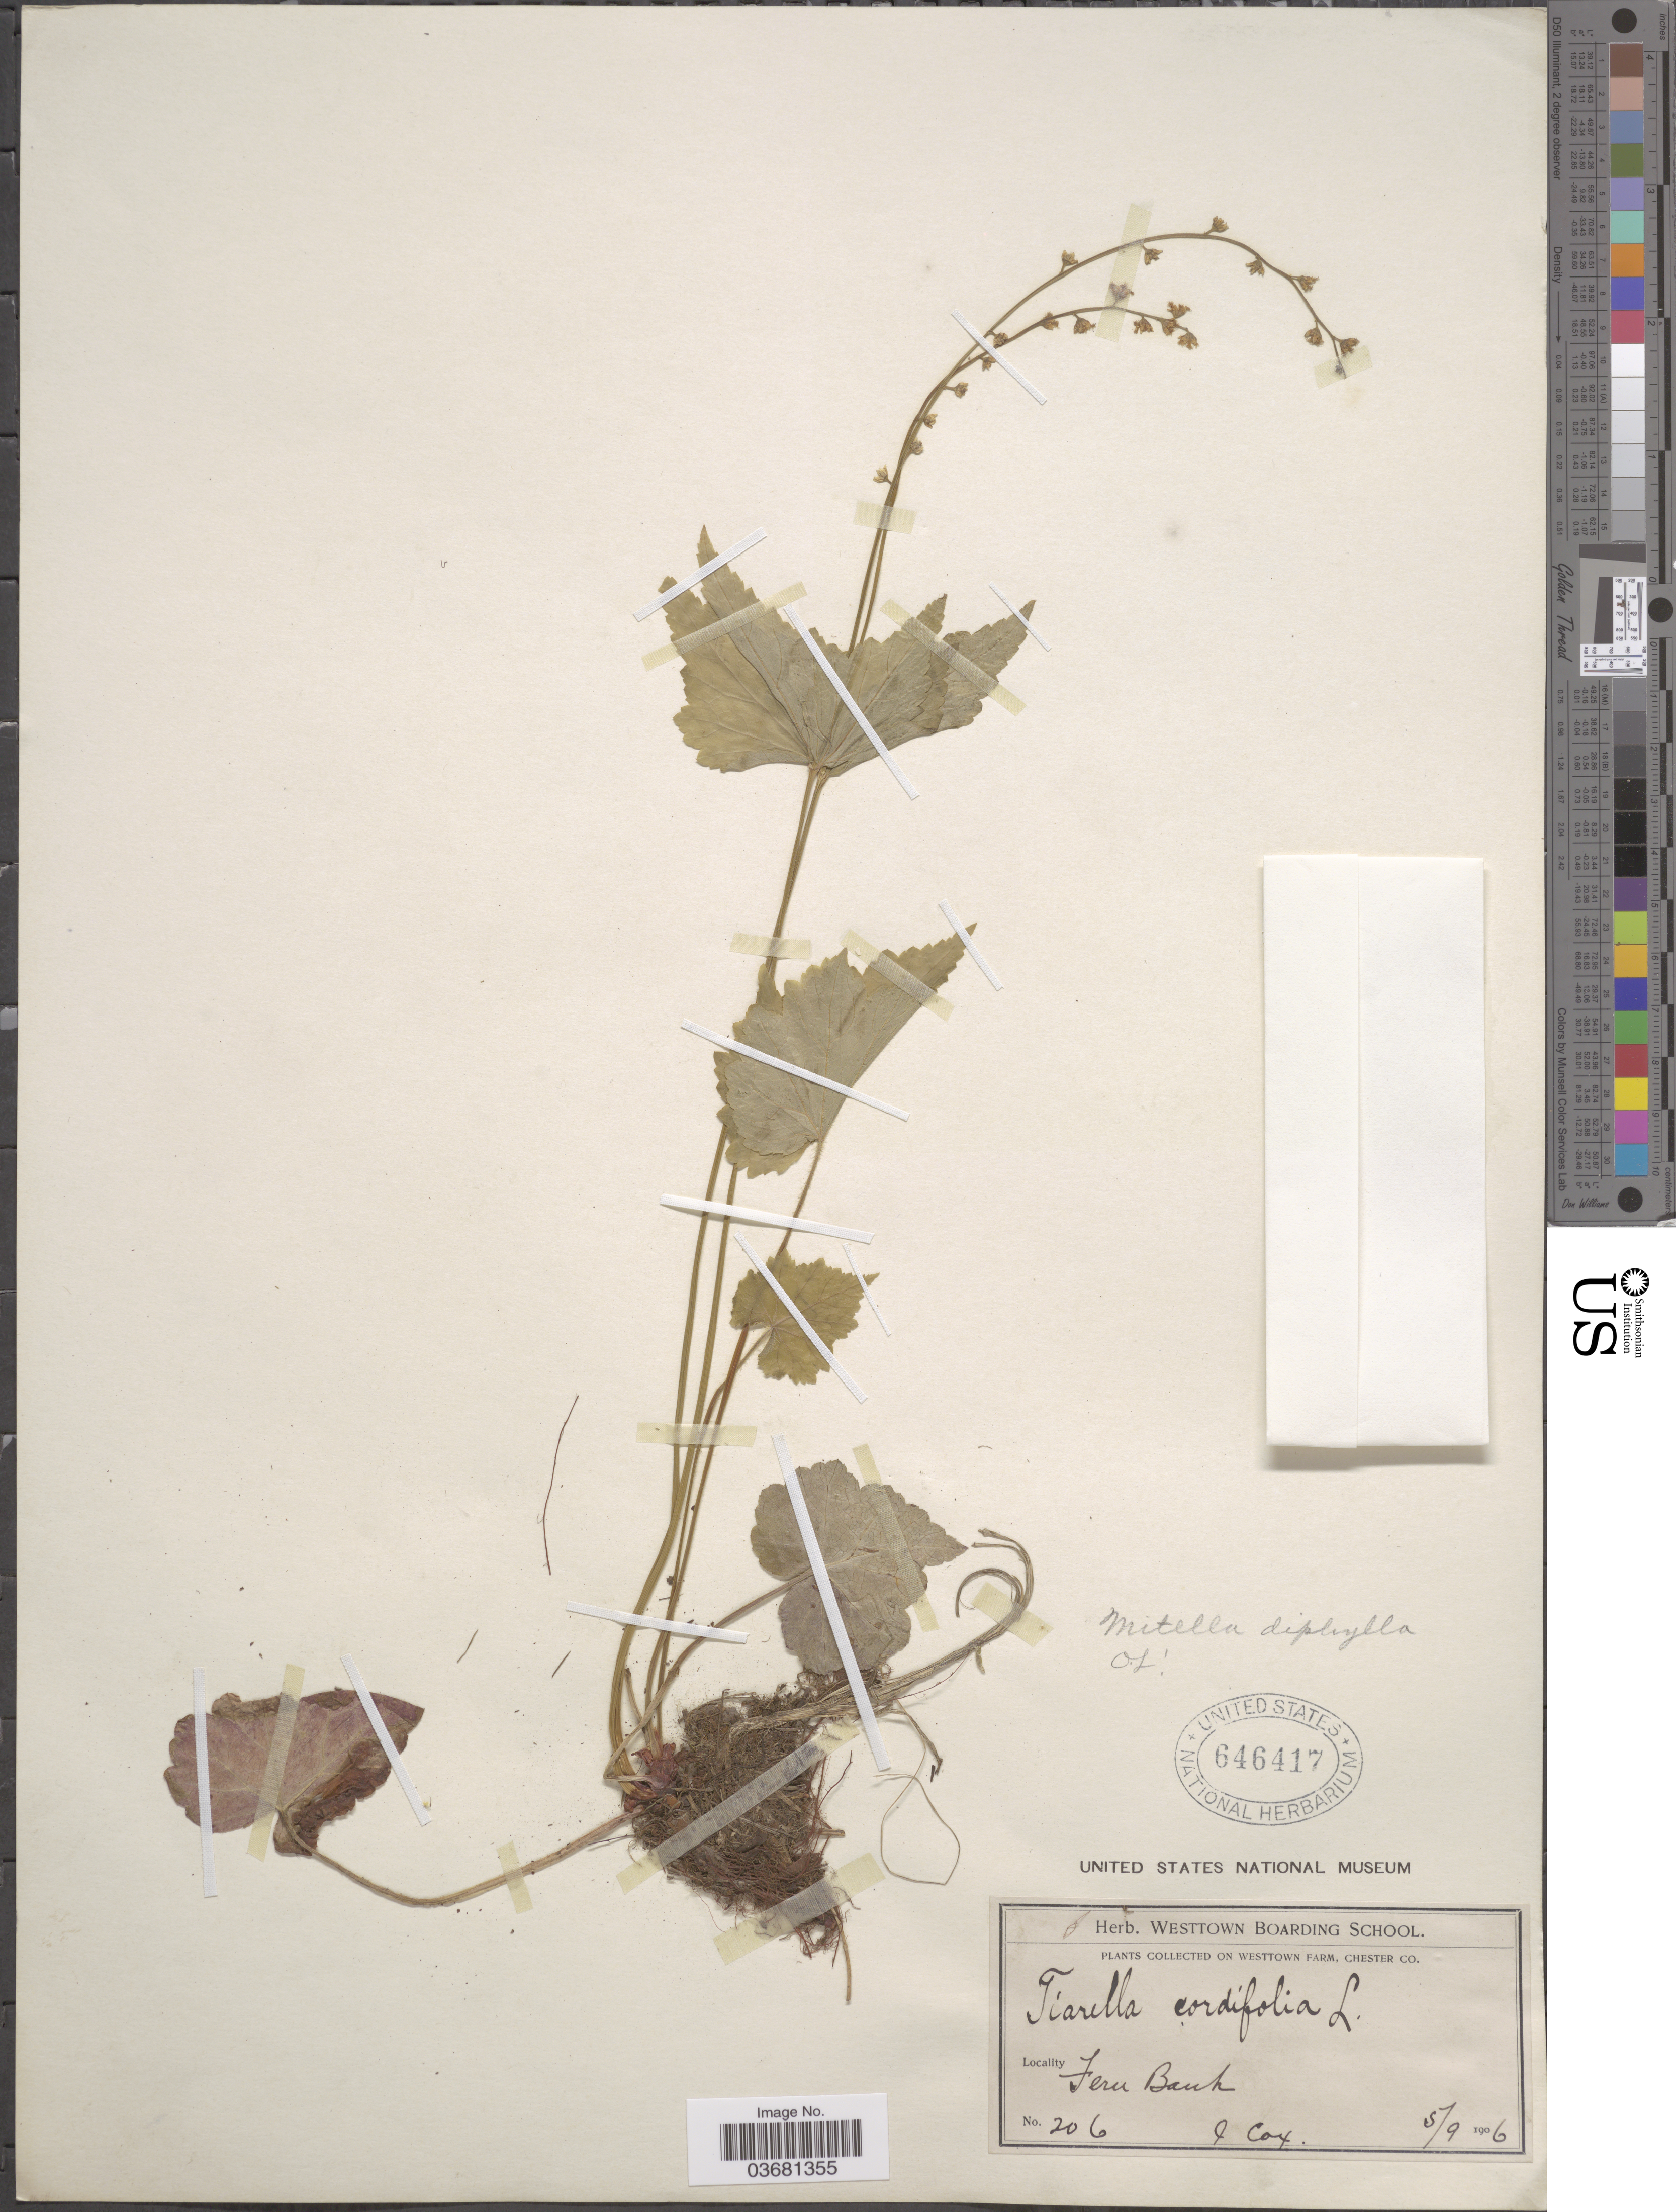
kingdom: Plantae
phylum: Tracheophyta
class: Magnoliopsida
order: Saxifragales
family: Saxifragaceae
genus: Mitella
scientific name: Mitella diphylla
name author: L.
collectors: J. Cox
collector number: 206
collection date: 1906-09-05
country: United States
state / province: Pennsylvania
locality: On Westtown Farm, Chester Co. Fern Bank.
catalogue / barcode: US 646417